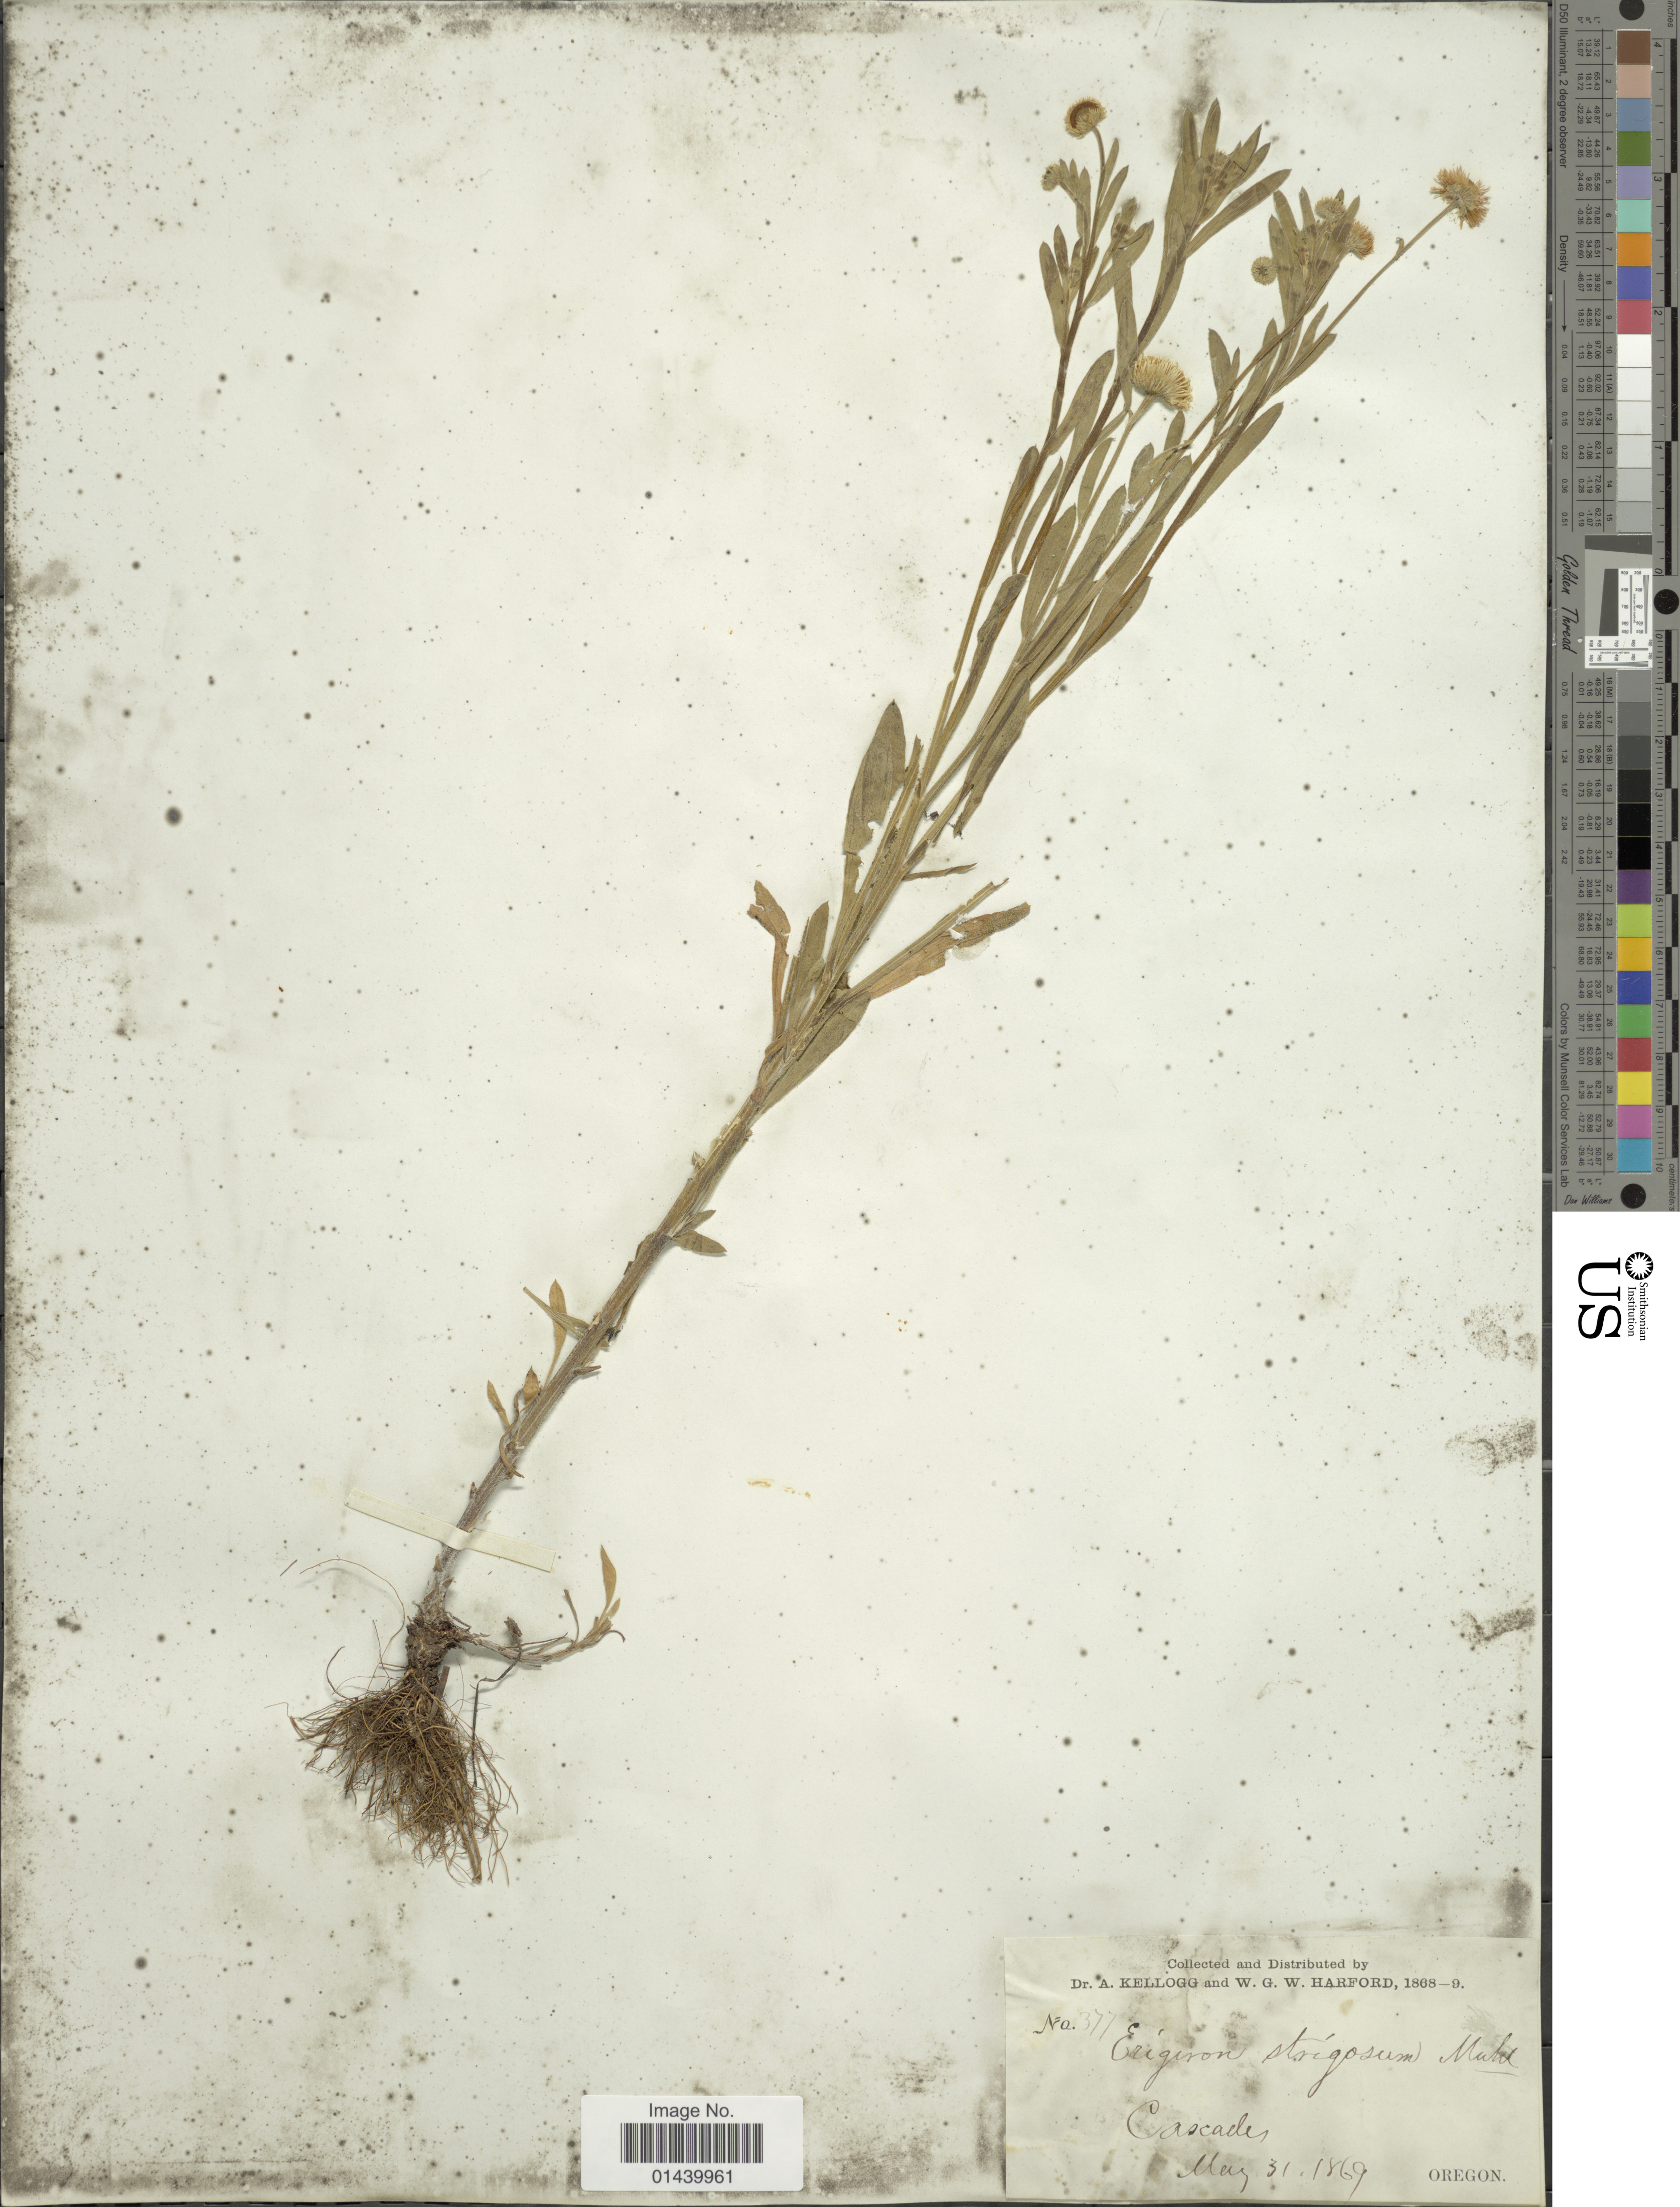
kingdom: Plantae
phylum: Tracheophyta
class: Magnoliopsida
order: Asterales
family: Asteraceae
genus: Erigeron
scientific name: Erigeron strigosus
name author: Muhl. ex Willd.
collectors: A. Kellogg & W. G. W. Harford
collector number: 377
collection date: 1869-05-31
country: United States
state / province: Oregon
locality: Cascades.